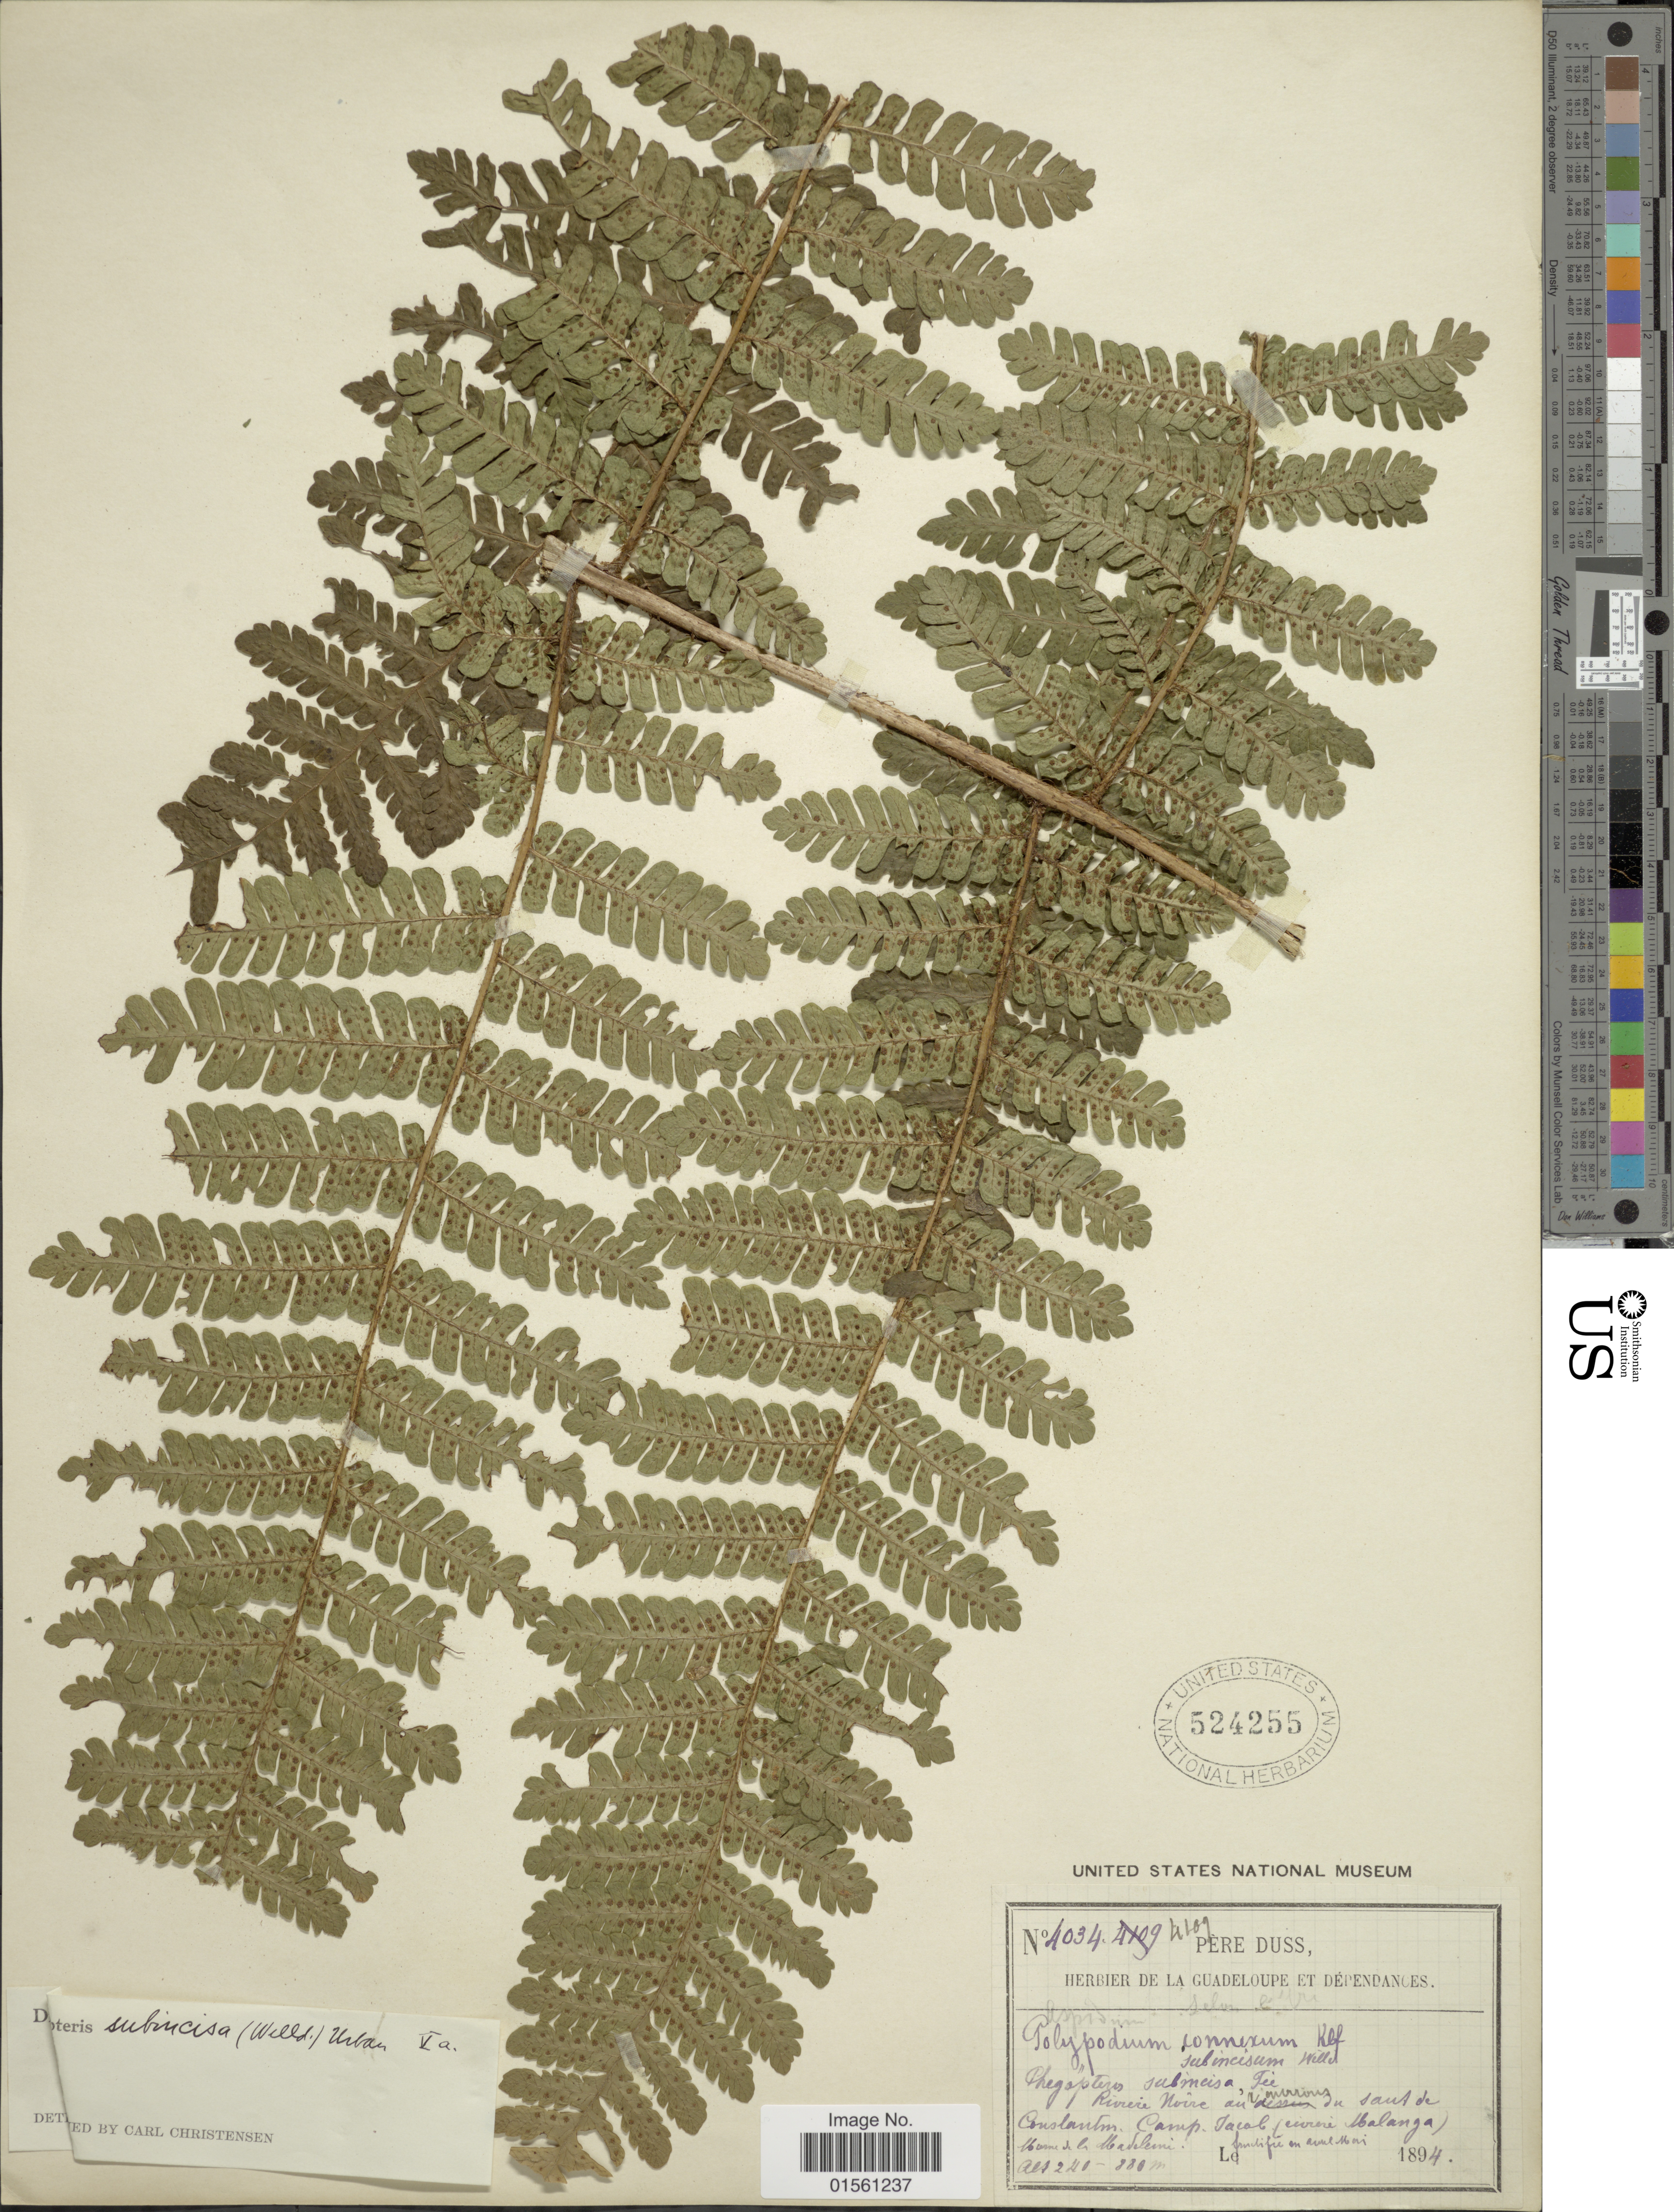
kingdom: Plantae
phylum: Tracheophyta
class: Polypodiopsida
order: Polypodiales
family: Dryopteridaceae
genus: Megalastrum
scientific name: Megalastrum subincisum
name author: (Willd.) A.R. Sm. & R.C. Moran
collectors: Père Duss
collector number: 4034/4109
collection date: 1894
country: Guadeloupe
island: Leeward Is.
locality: Riviere Noire aux environs du saut de Constantin, Camp. Jacob (riviere Malanga) Morne de la Madeleine.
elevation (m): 240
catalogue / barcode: US 524255